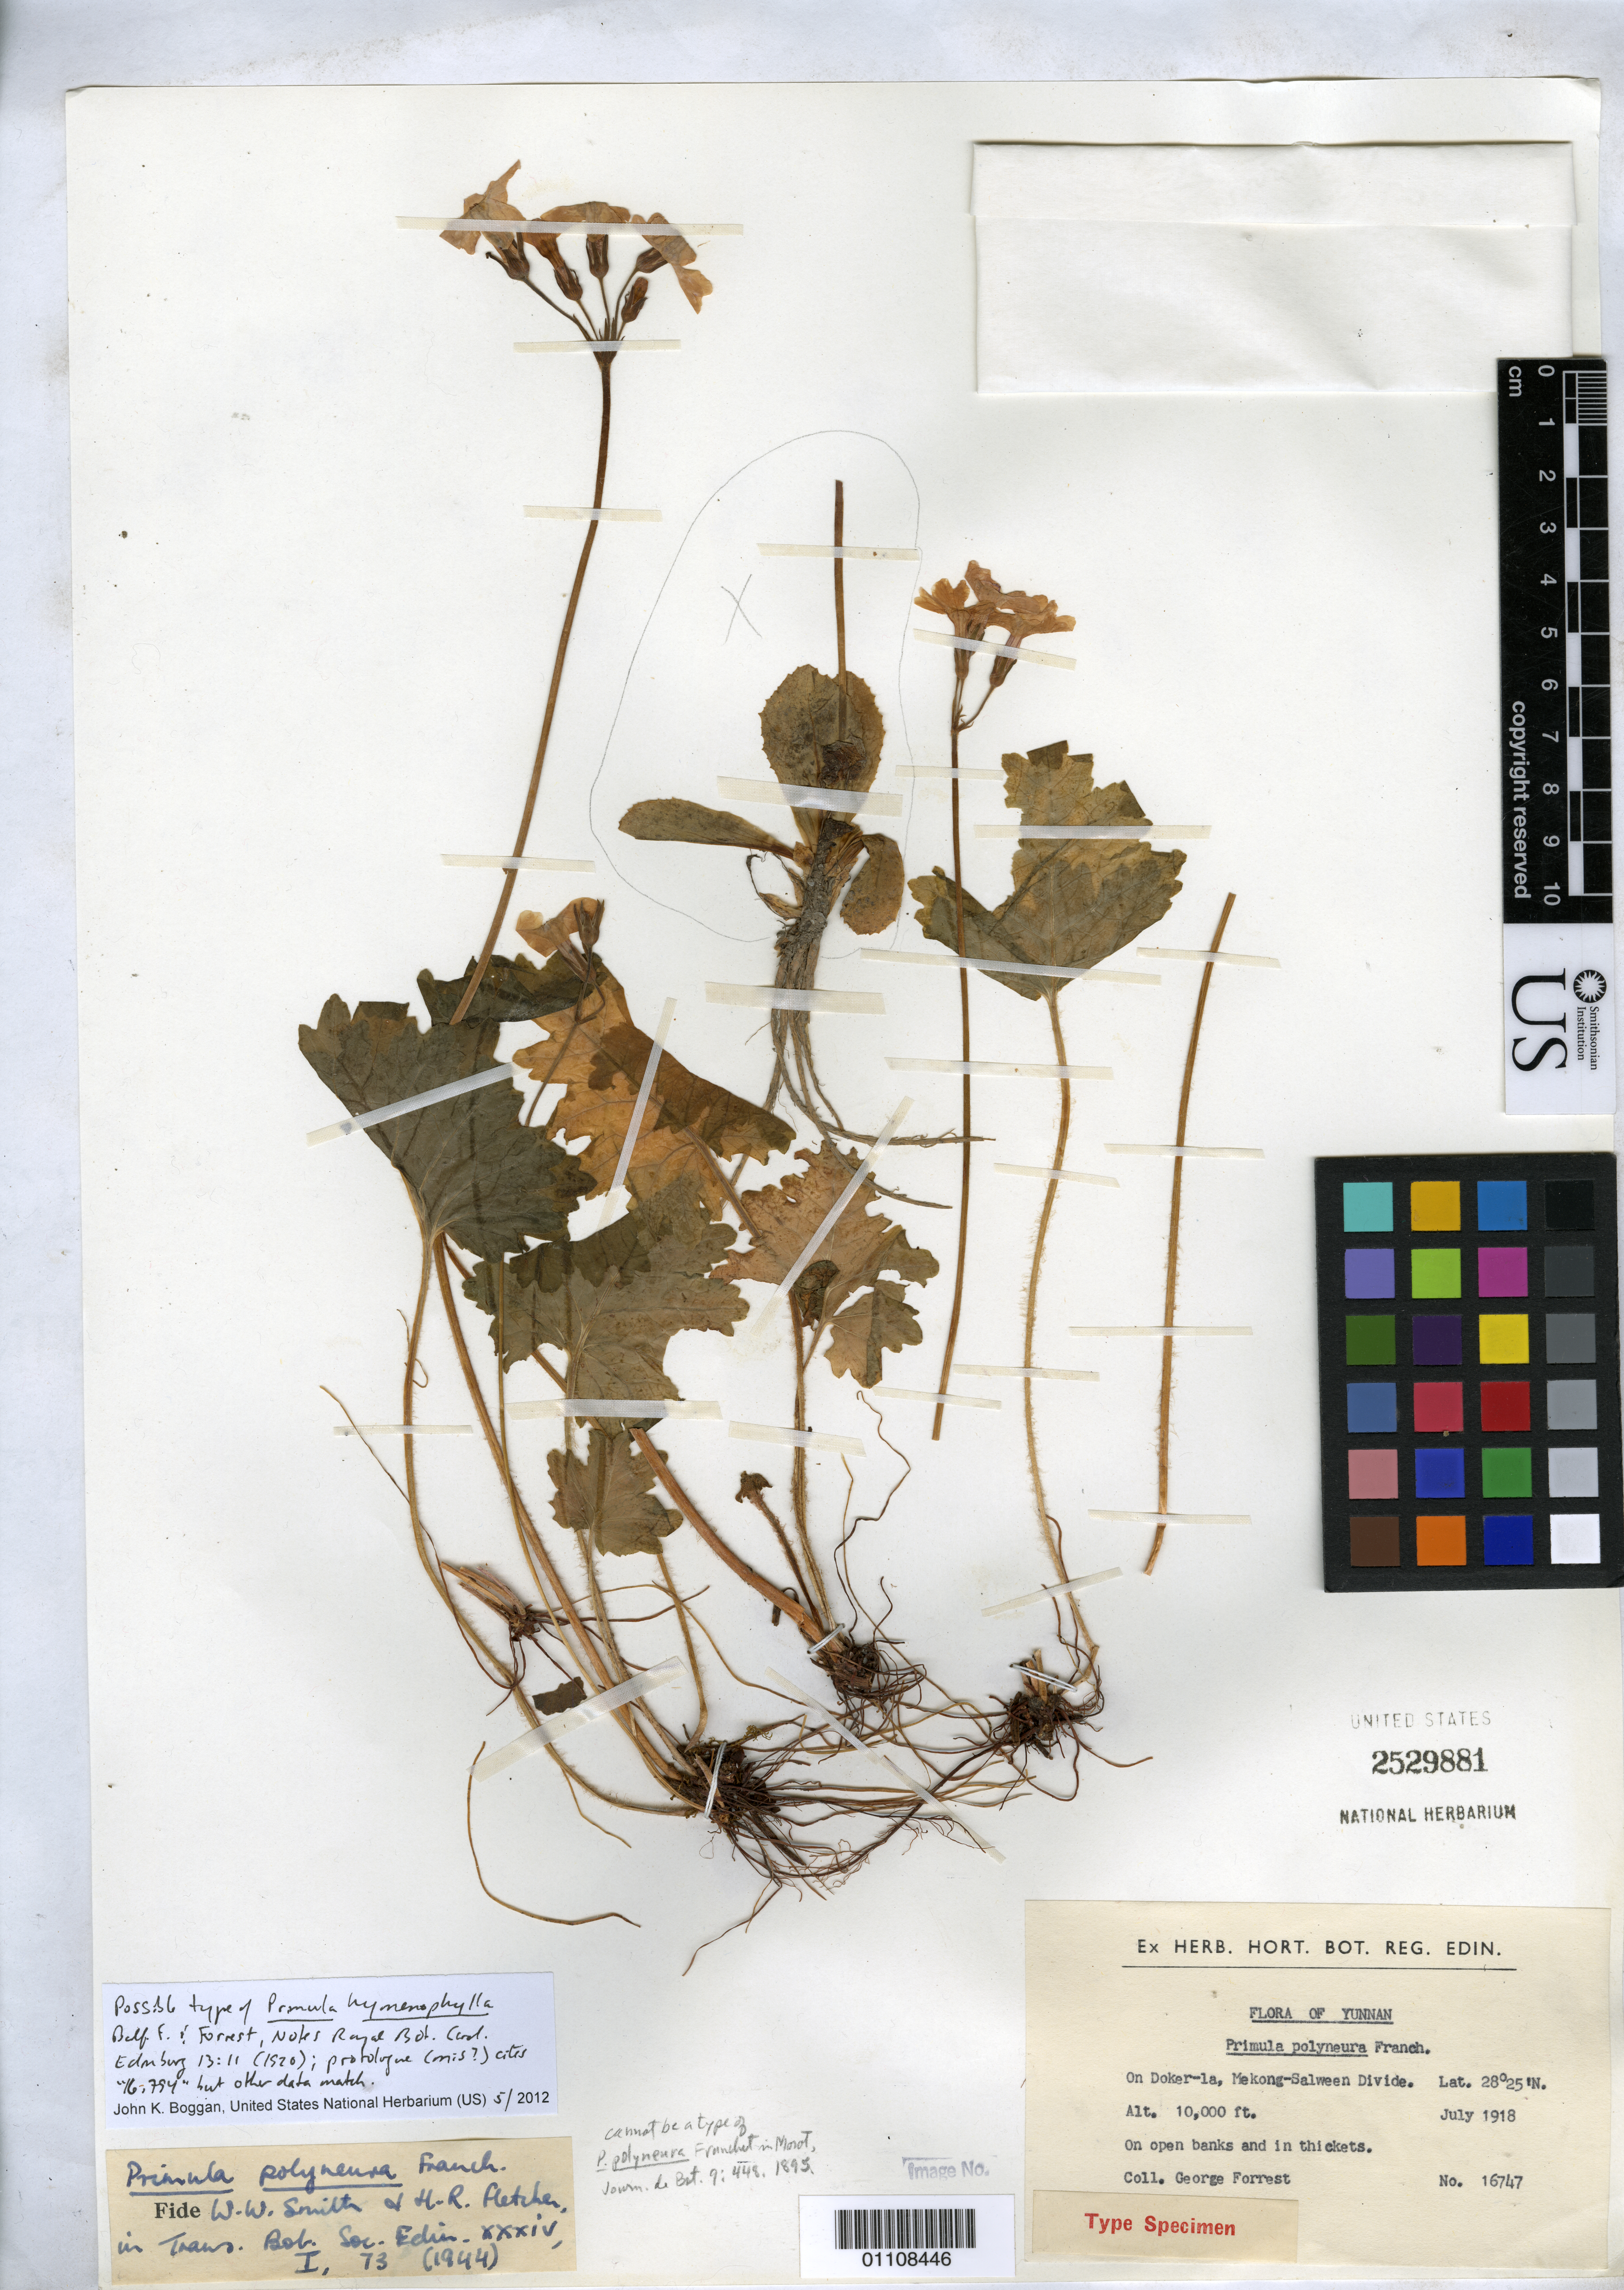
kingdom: Plantae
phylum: Tracheophyta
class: Magnoliopsida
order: Ericales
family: Primulaceae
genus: Primula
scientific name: Primula hymenophylla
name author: Balf. f. & Forrest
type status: Possible Type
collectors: G. Forrest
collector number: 16747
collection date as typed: Jul 1918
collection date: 1918-07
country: China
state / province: Yunnan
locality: Shweli-Salween Divide; alt. 10-11,000 ft.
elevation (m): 3048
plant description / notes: This specimen numbered 16747; protologue (mis?) cites "16,794" but other label data match protologue.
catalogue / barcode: US 2529881